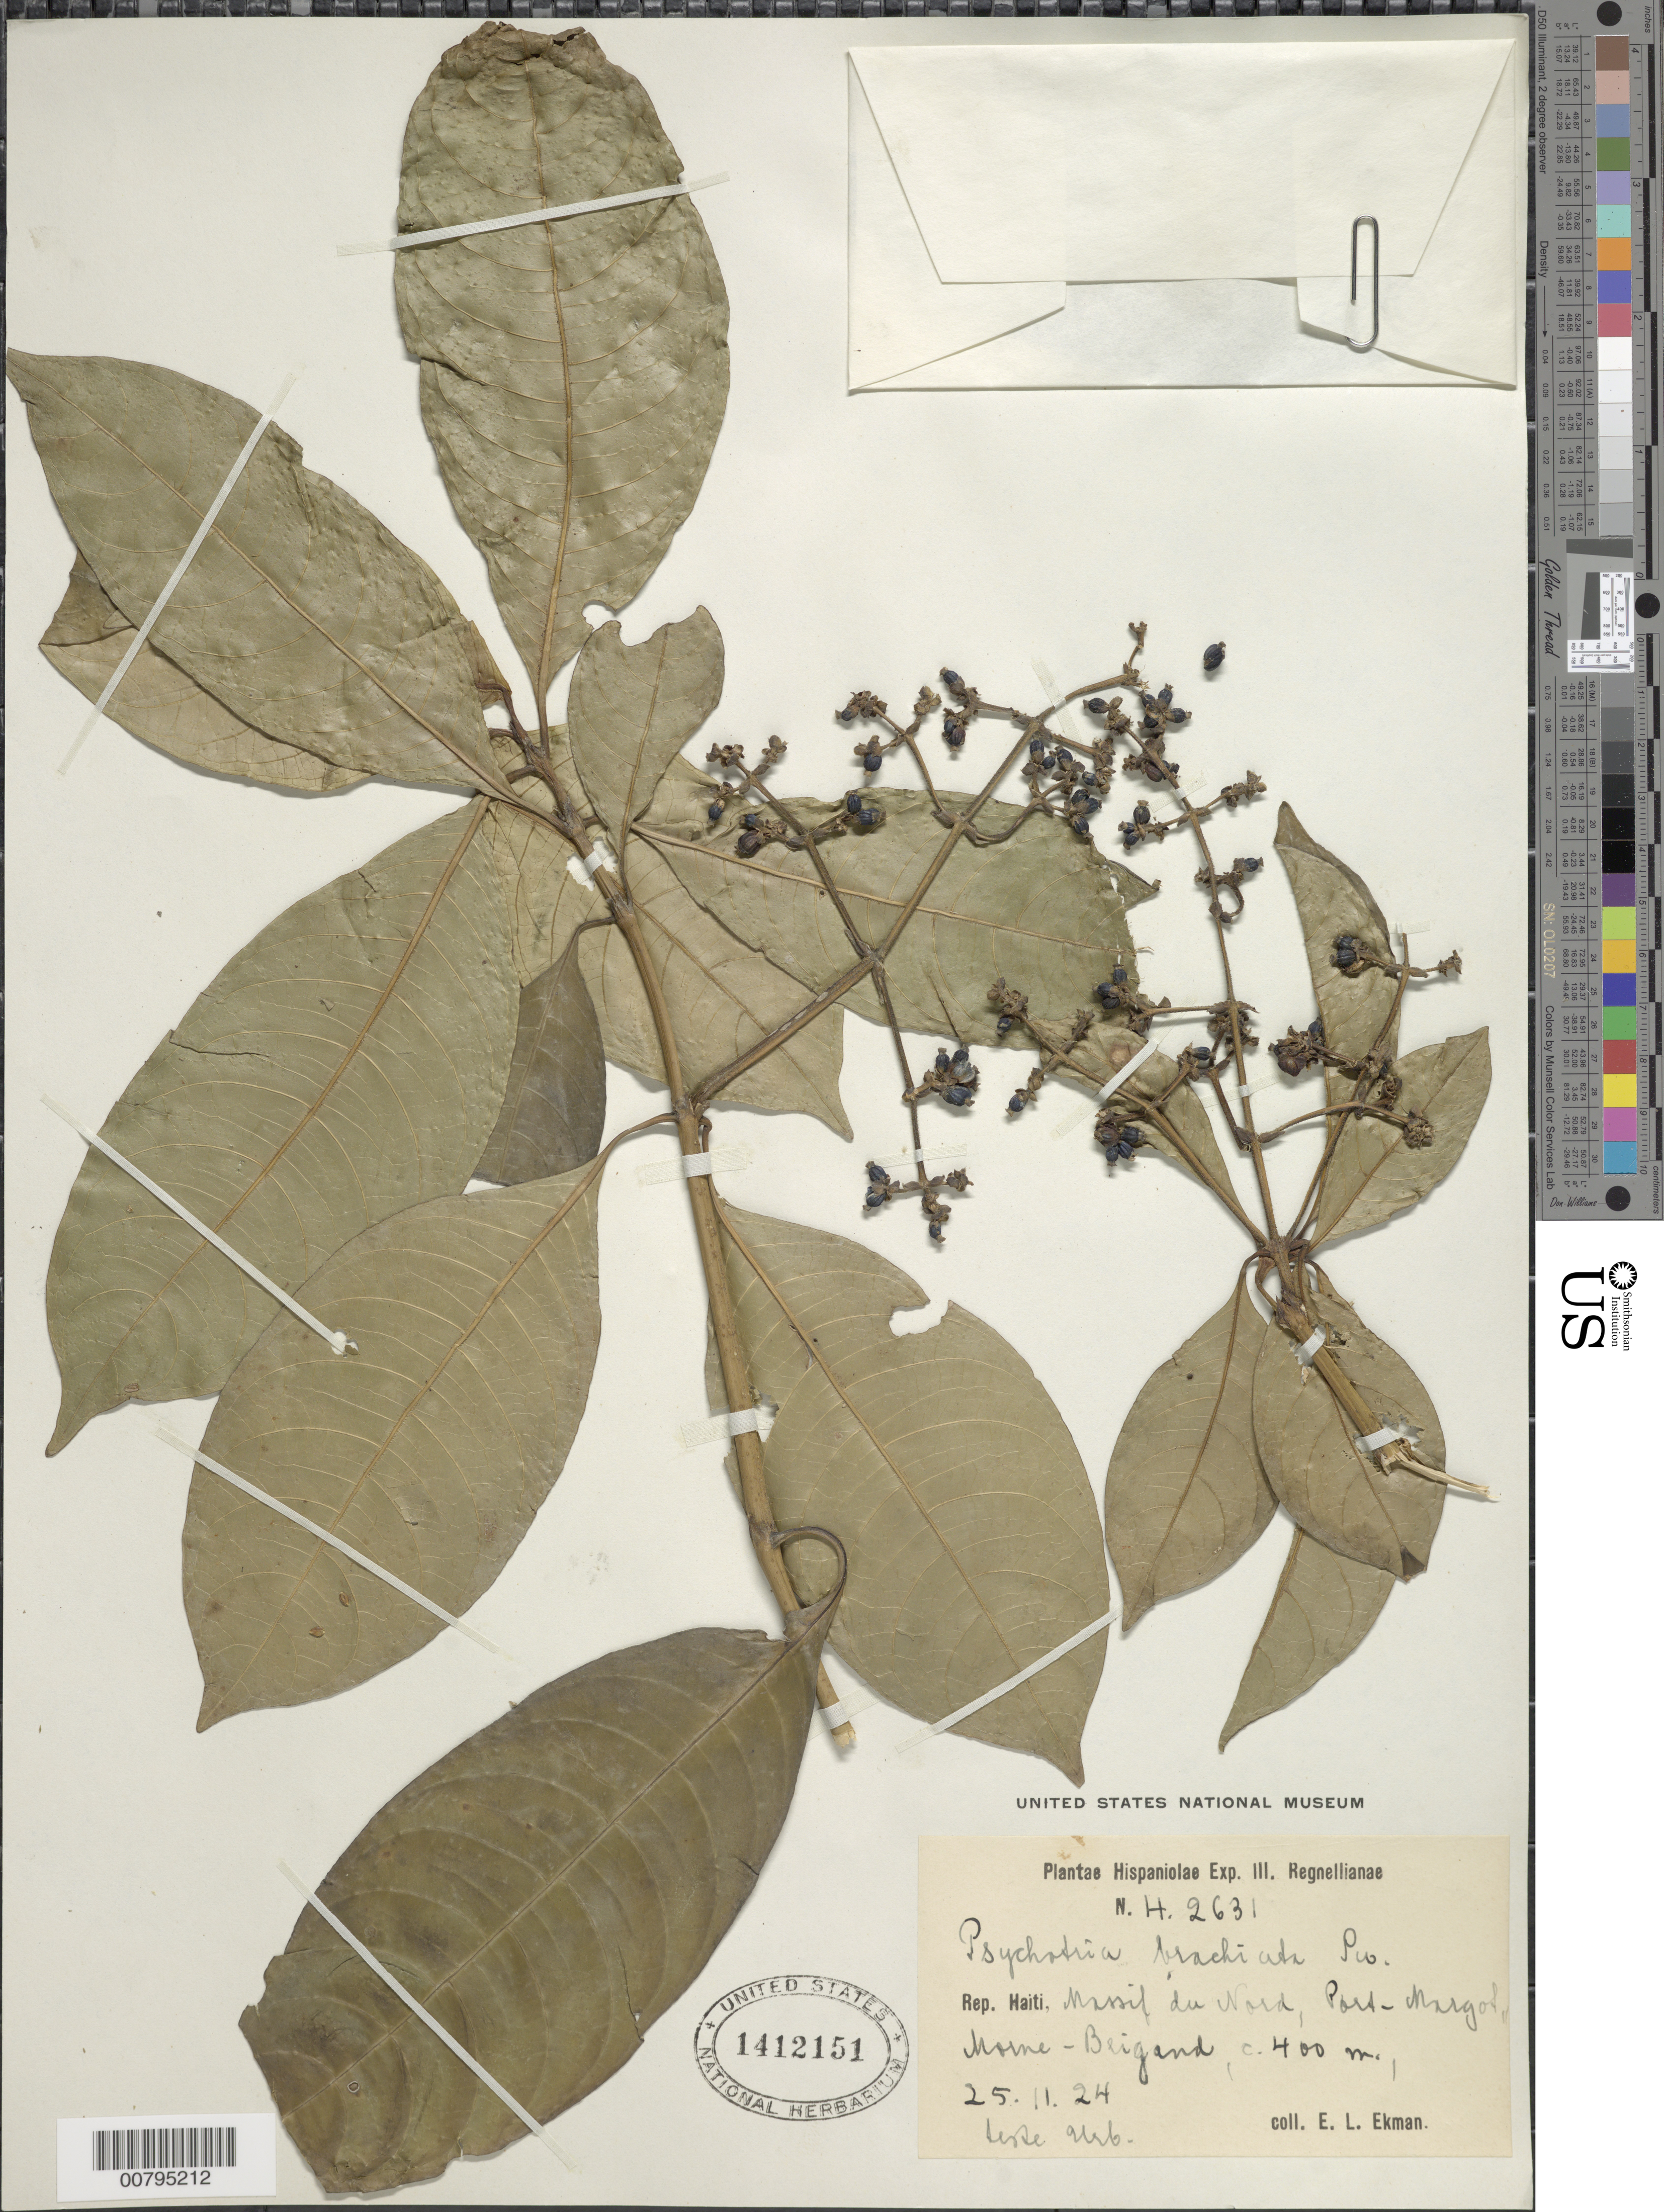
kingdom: Plantae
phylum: Tracheophyta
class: Magnoliopsida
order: Gentianales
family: Rubiaceae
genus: Psychotria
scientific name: Psychotria brachiata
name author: Sw.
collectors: E. L. Ekman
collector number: H 2631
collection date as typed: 25 Nov 1924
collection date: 1924-11-25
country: Haiti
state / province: Nord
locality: Massif du Nord, Port-Margot, Morne-Brigand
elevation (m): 400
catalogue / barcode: US 1412151